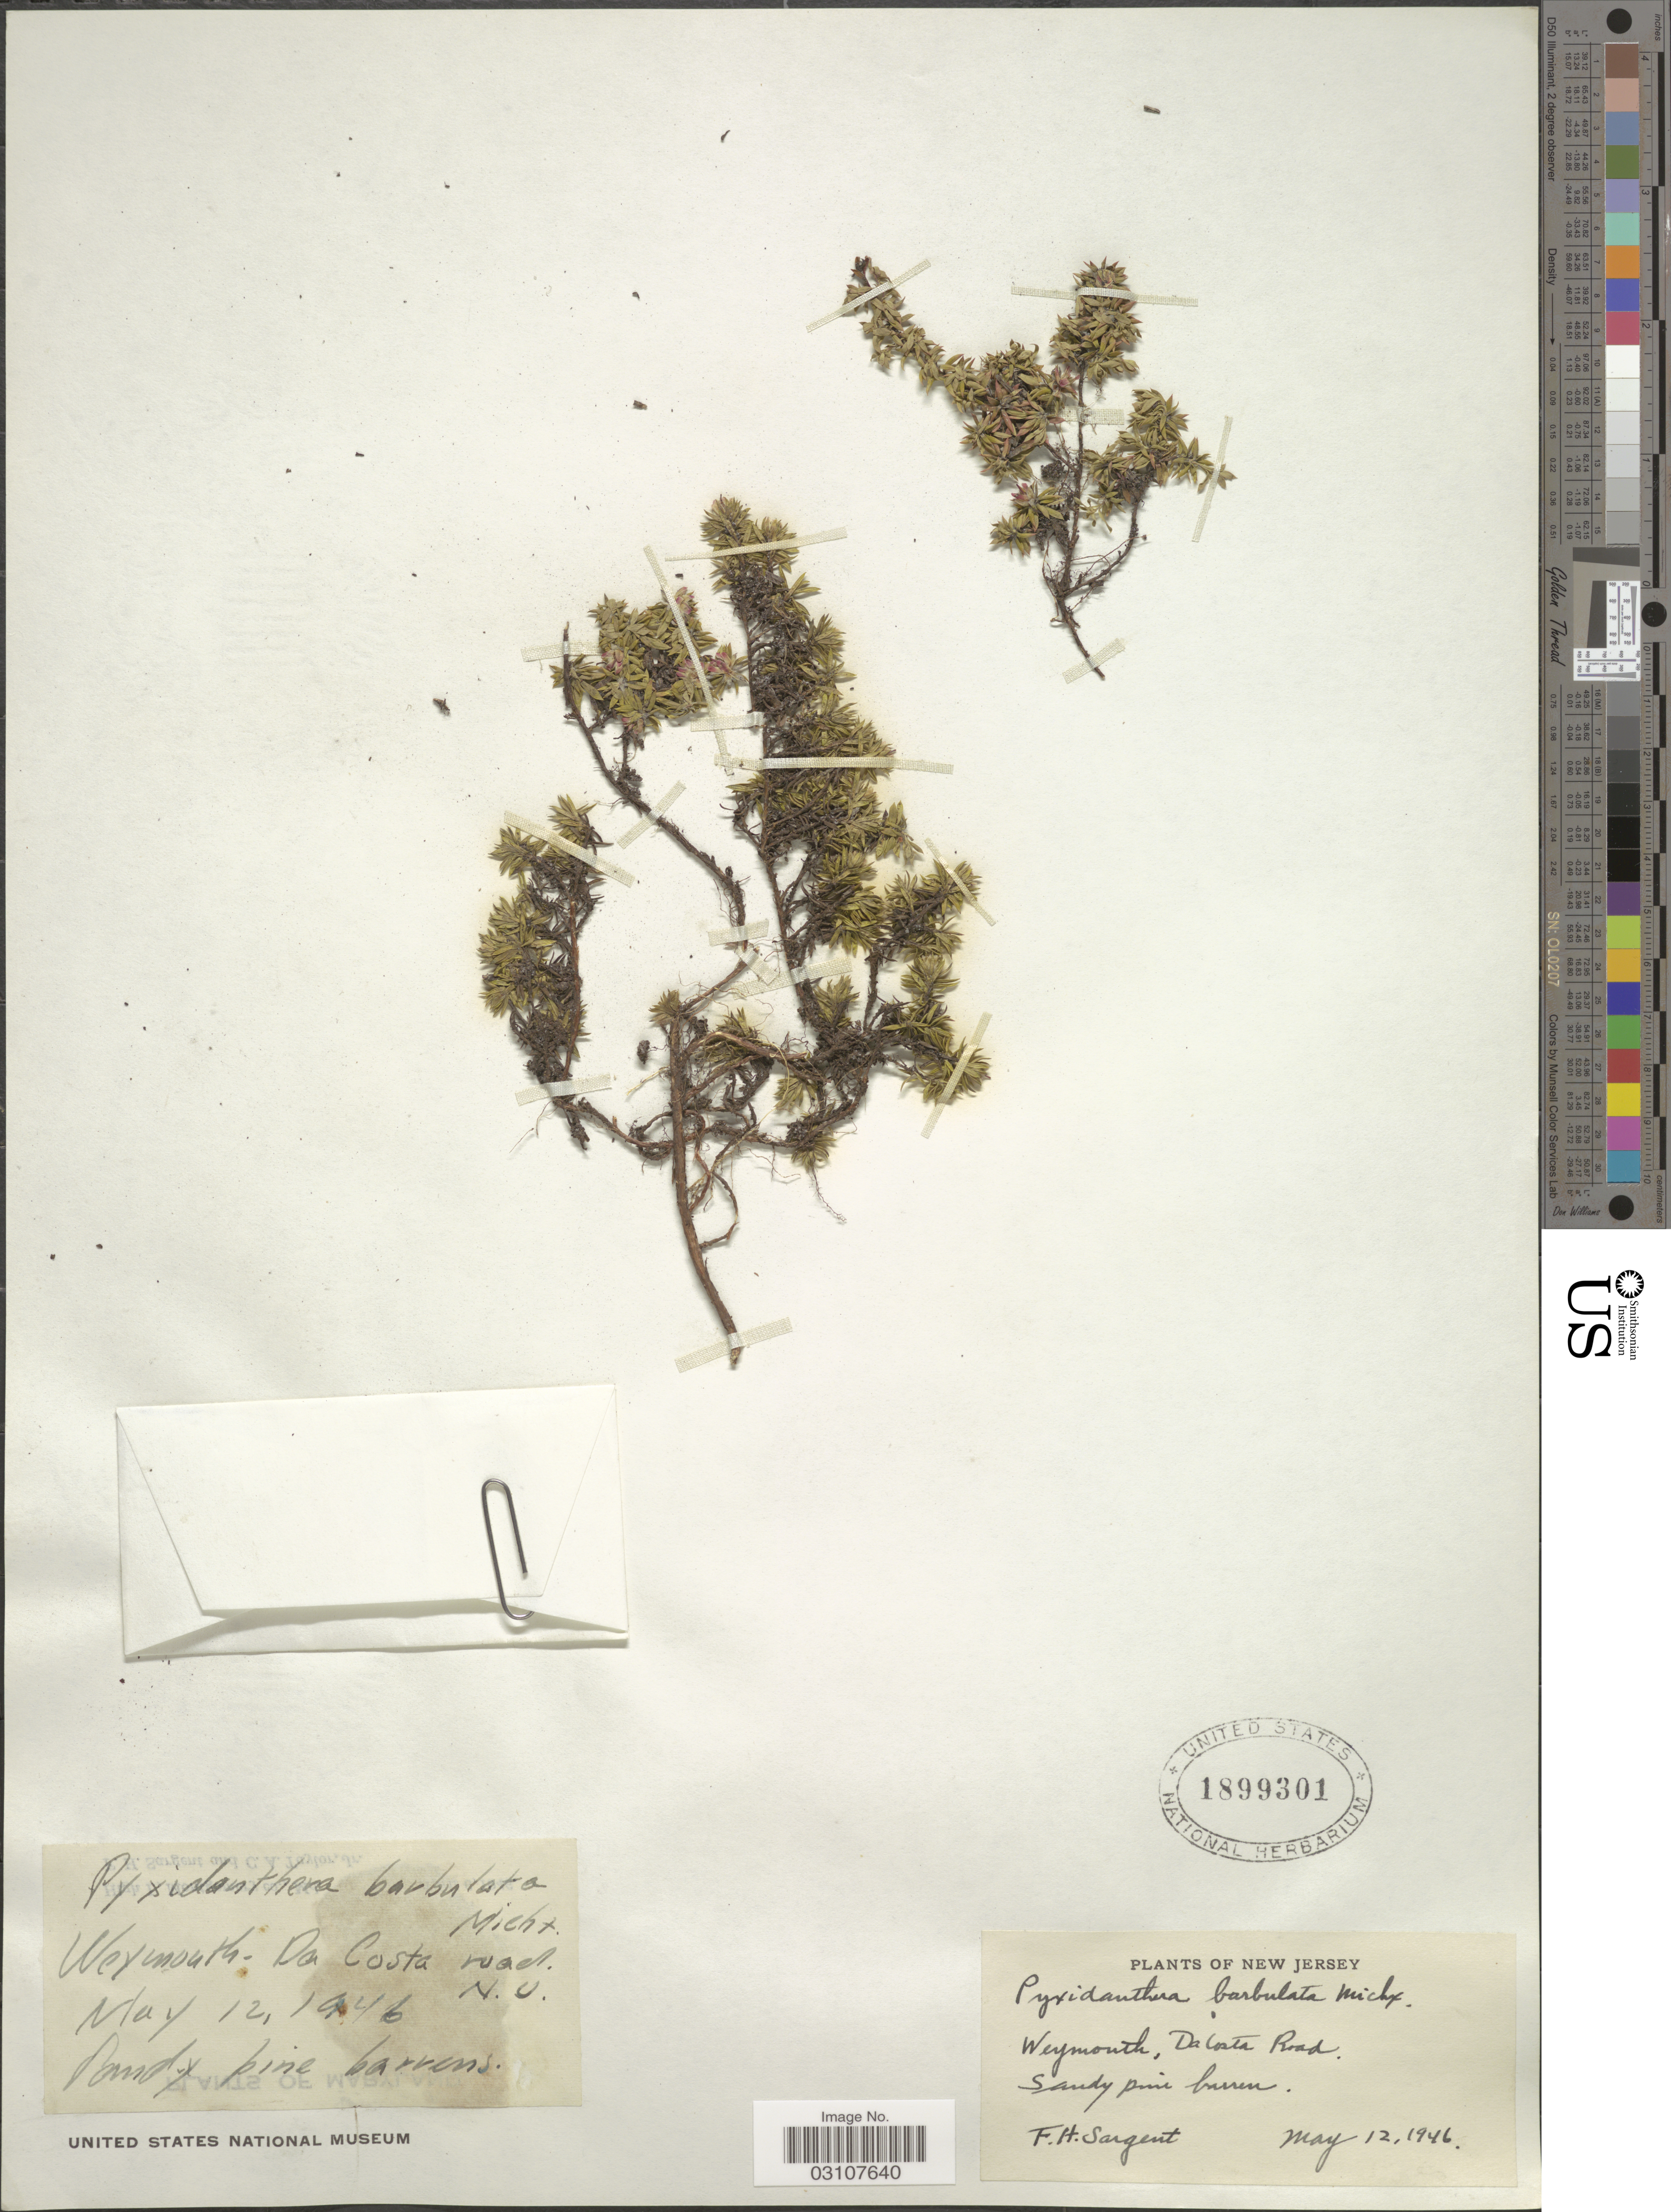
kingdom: Plantae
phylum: Tracheophyta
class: Magnoliopsida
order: Ericales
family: Diapensiaceae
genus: Pyxidanthera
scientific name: Pyxidanthera barbulata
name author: Michx.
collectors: F. H. Sargent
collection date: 1946-05-12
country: United States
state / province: New Jersey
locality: Weymouth, Da Costa Road.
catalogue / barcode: US 1899301